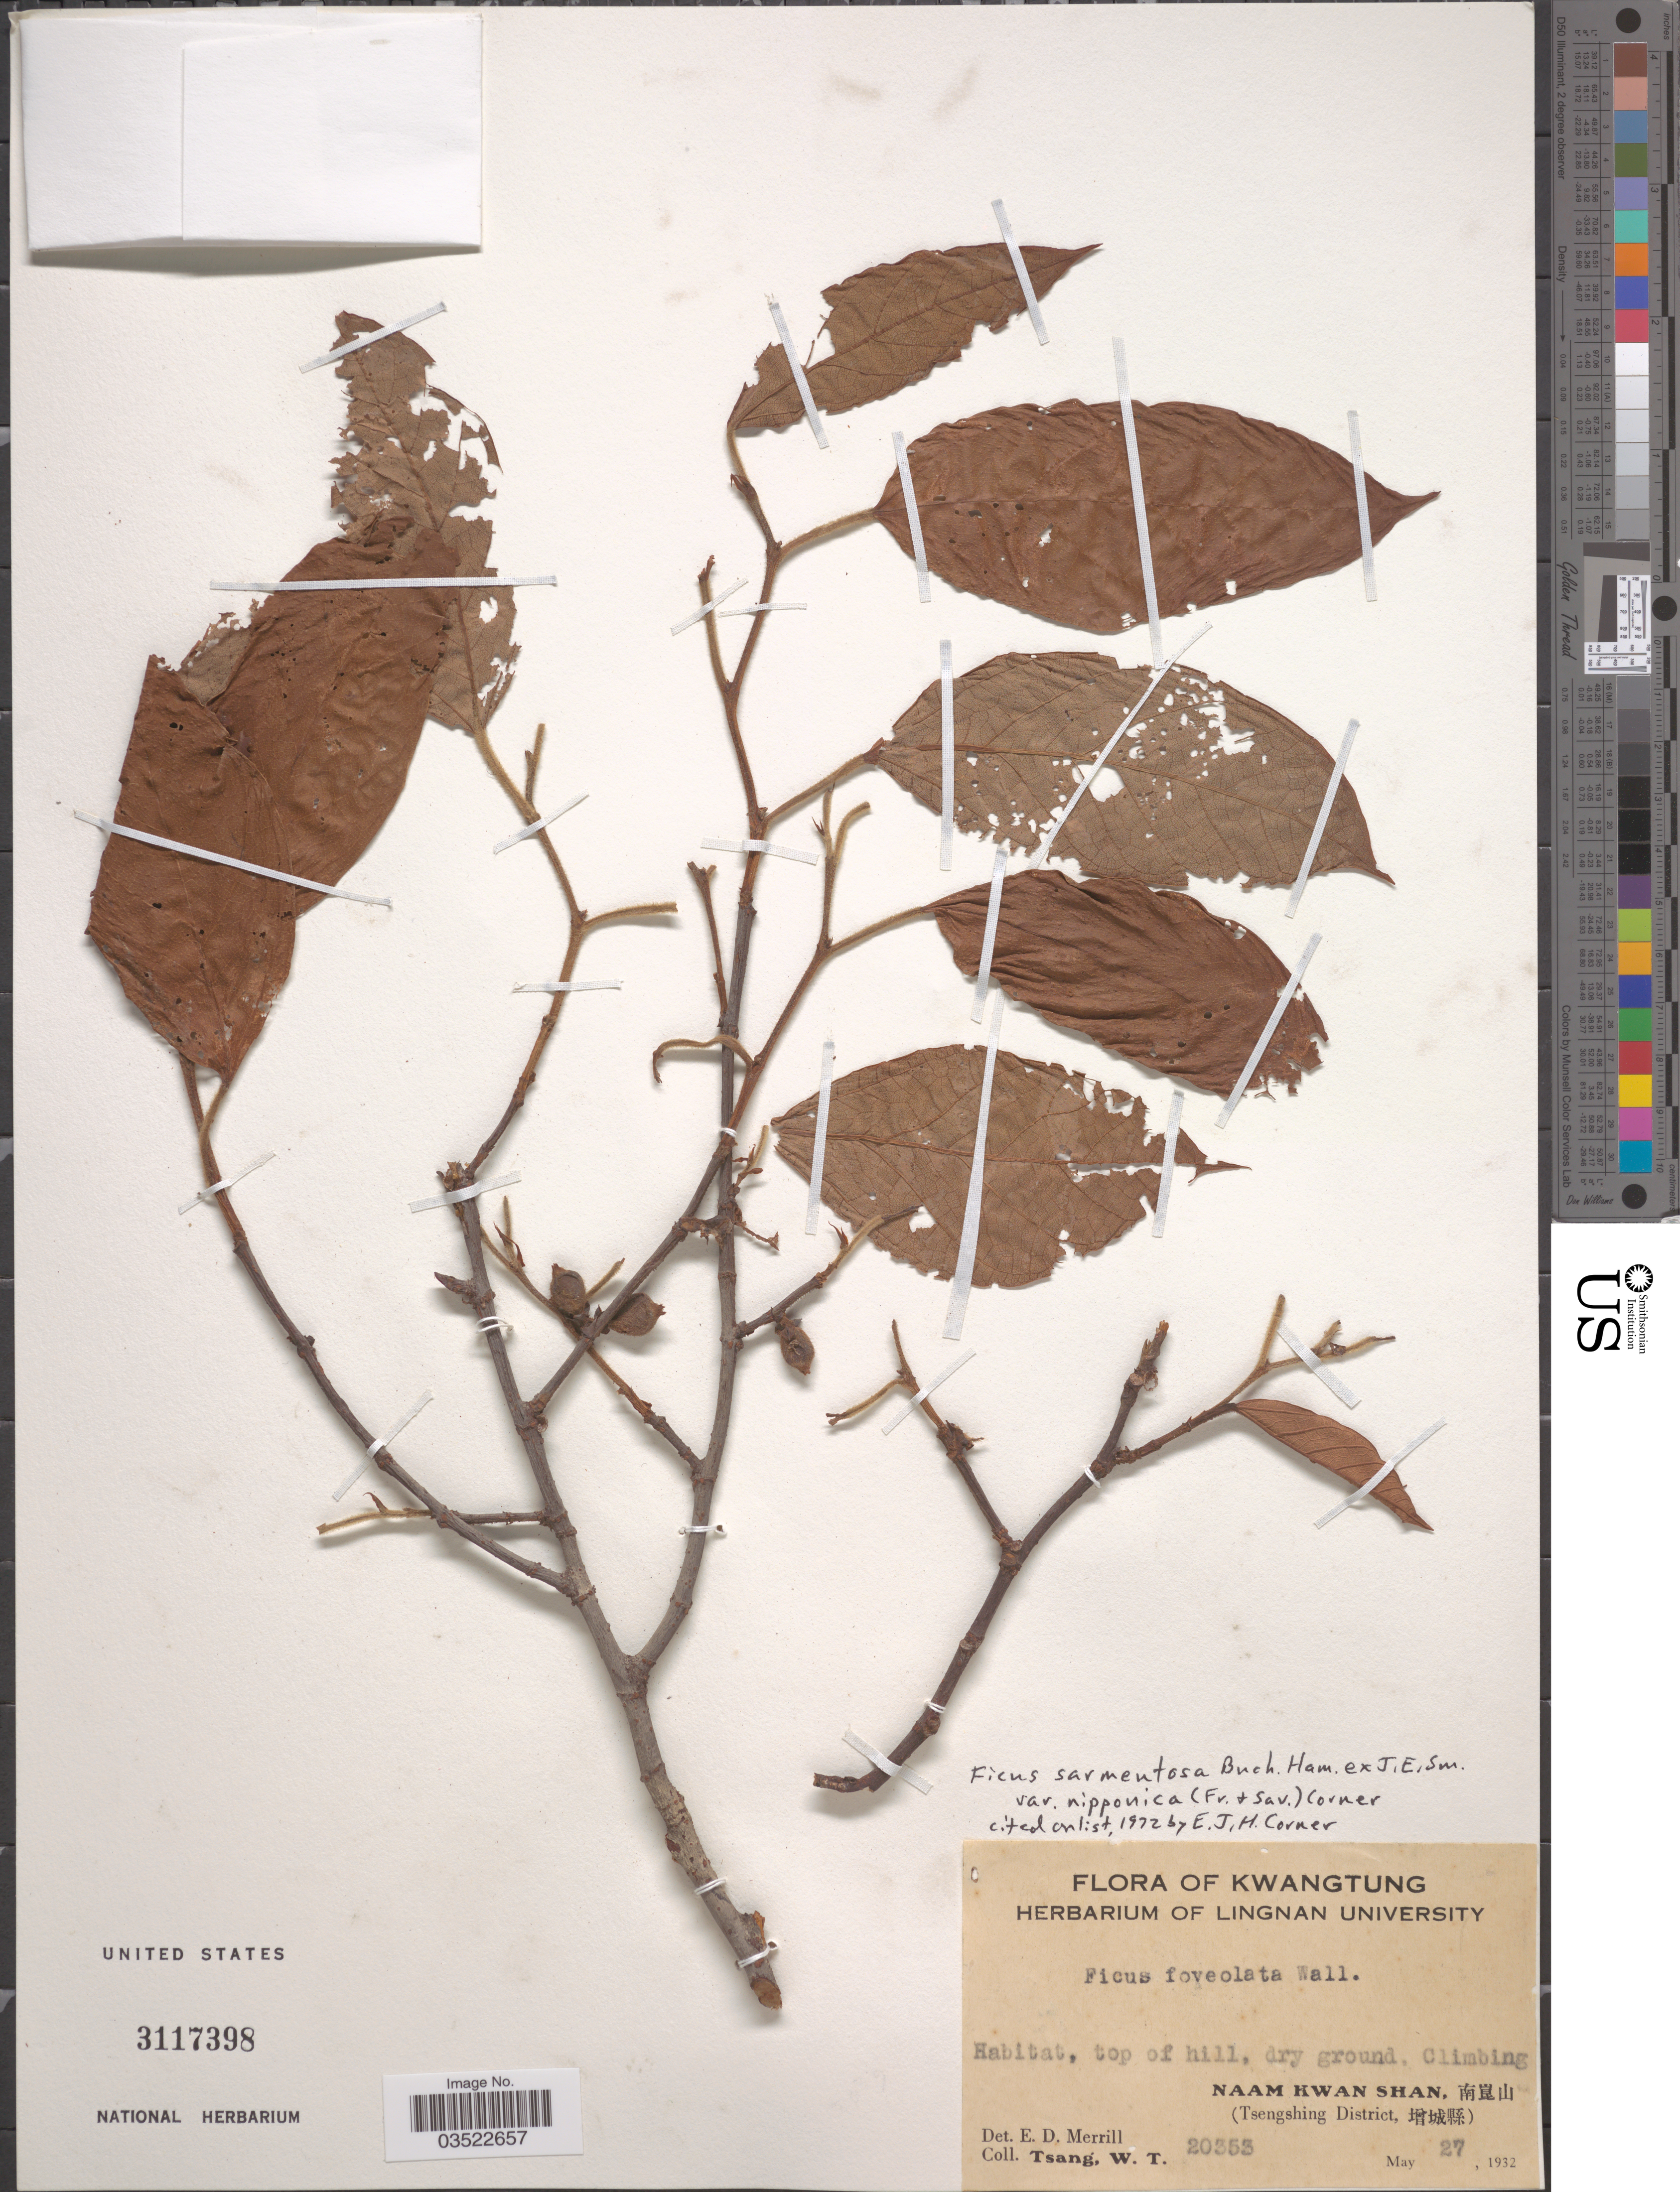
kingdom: Plantae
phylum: Tracheophyta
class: Magnoliopsida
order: Rosales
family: Moraceae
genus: Ficus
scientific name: Ficus sarmentosa var. nipponica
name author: (Franch. & Sav.) Corner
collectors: W. T. Tsang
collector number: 20353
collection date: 1932-05-27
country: China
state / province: Guangdong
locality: Kwangtung. Naam Kwan Shan, [Foreign script] (Tsengshing District, [Foreign script]).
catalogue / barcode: US 3117398